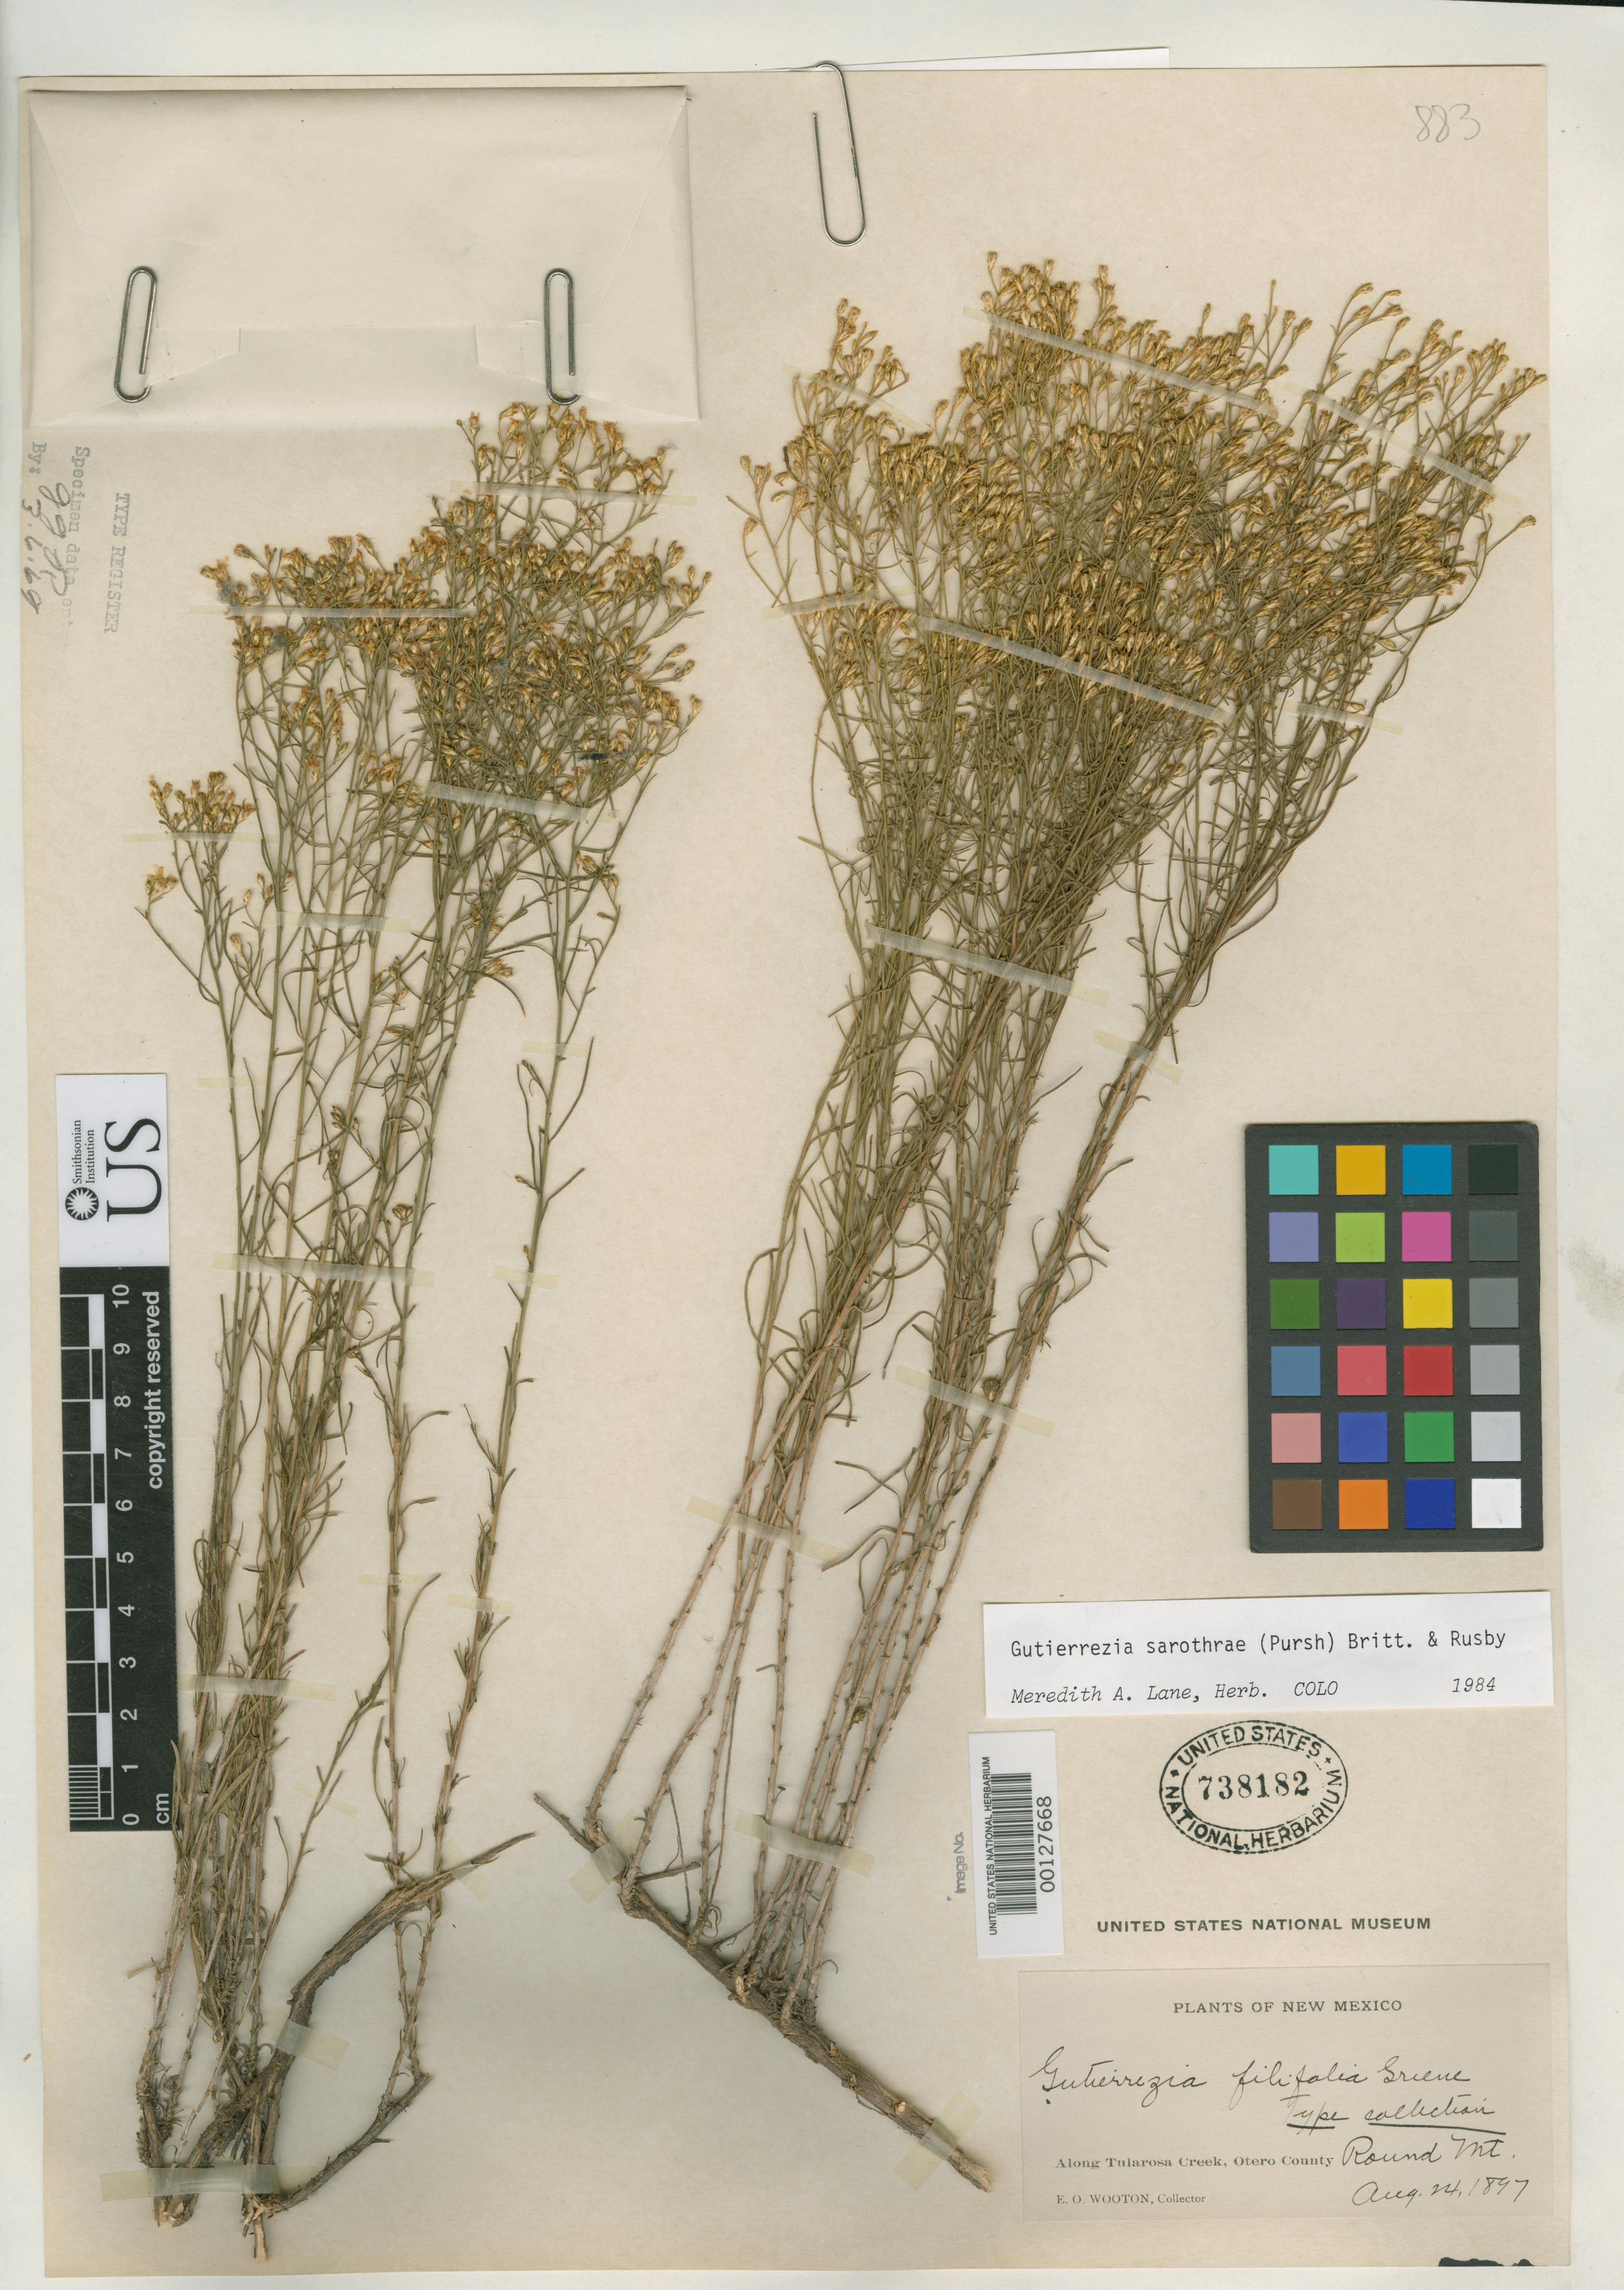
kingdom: Plantae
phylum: Tracheophyta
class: Magnoliopsida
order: Asterales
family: Asteraceae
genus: Gutierrezia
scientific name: Gutierrezia filifolia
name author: Greene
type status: Isotype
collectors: E. O. Wooton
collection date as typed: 24 Aug 1897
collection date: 1897-08-24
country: United States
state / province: New Mexico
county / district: Otero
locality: Round Mt., Tularosa Creek; alt. 5000 ft.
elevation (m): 1524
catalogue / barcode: US 738182